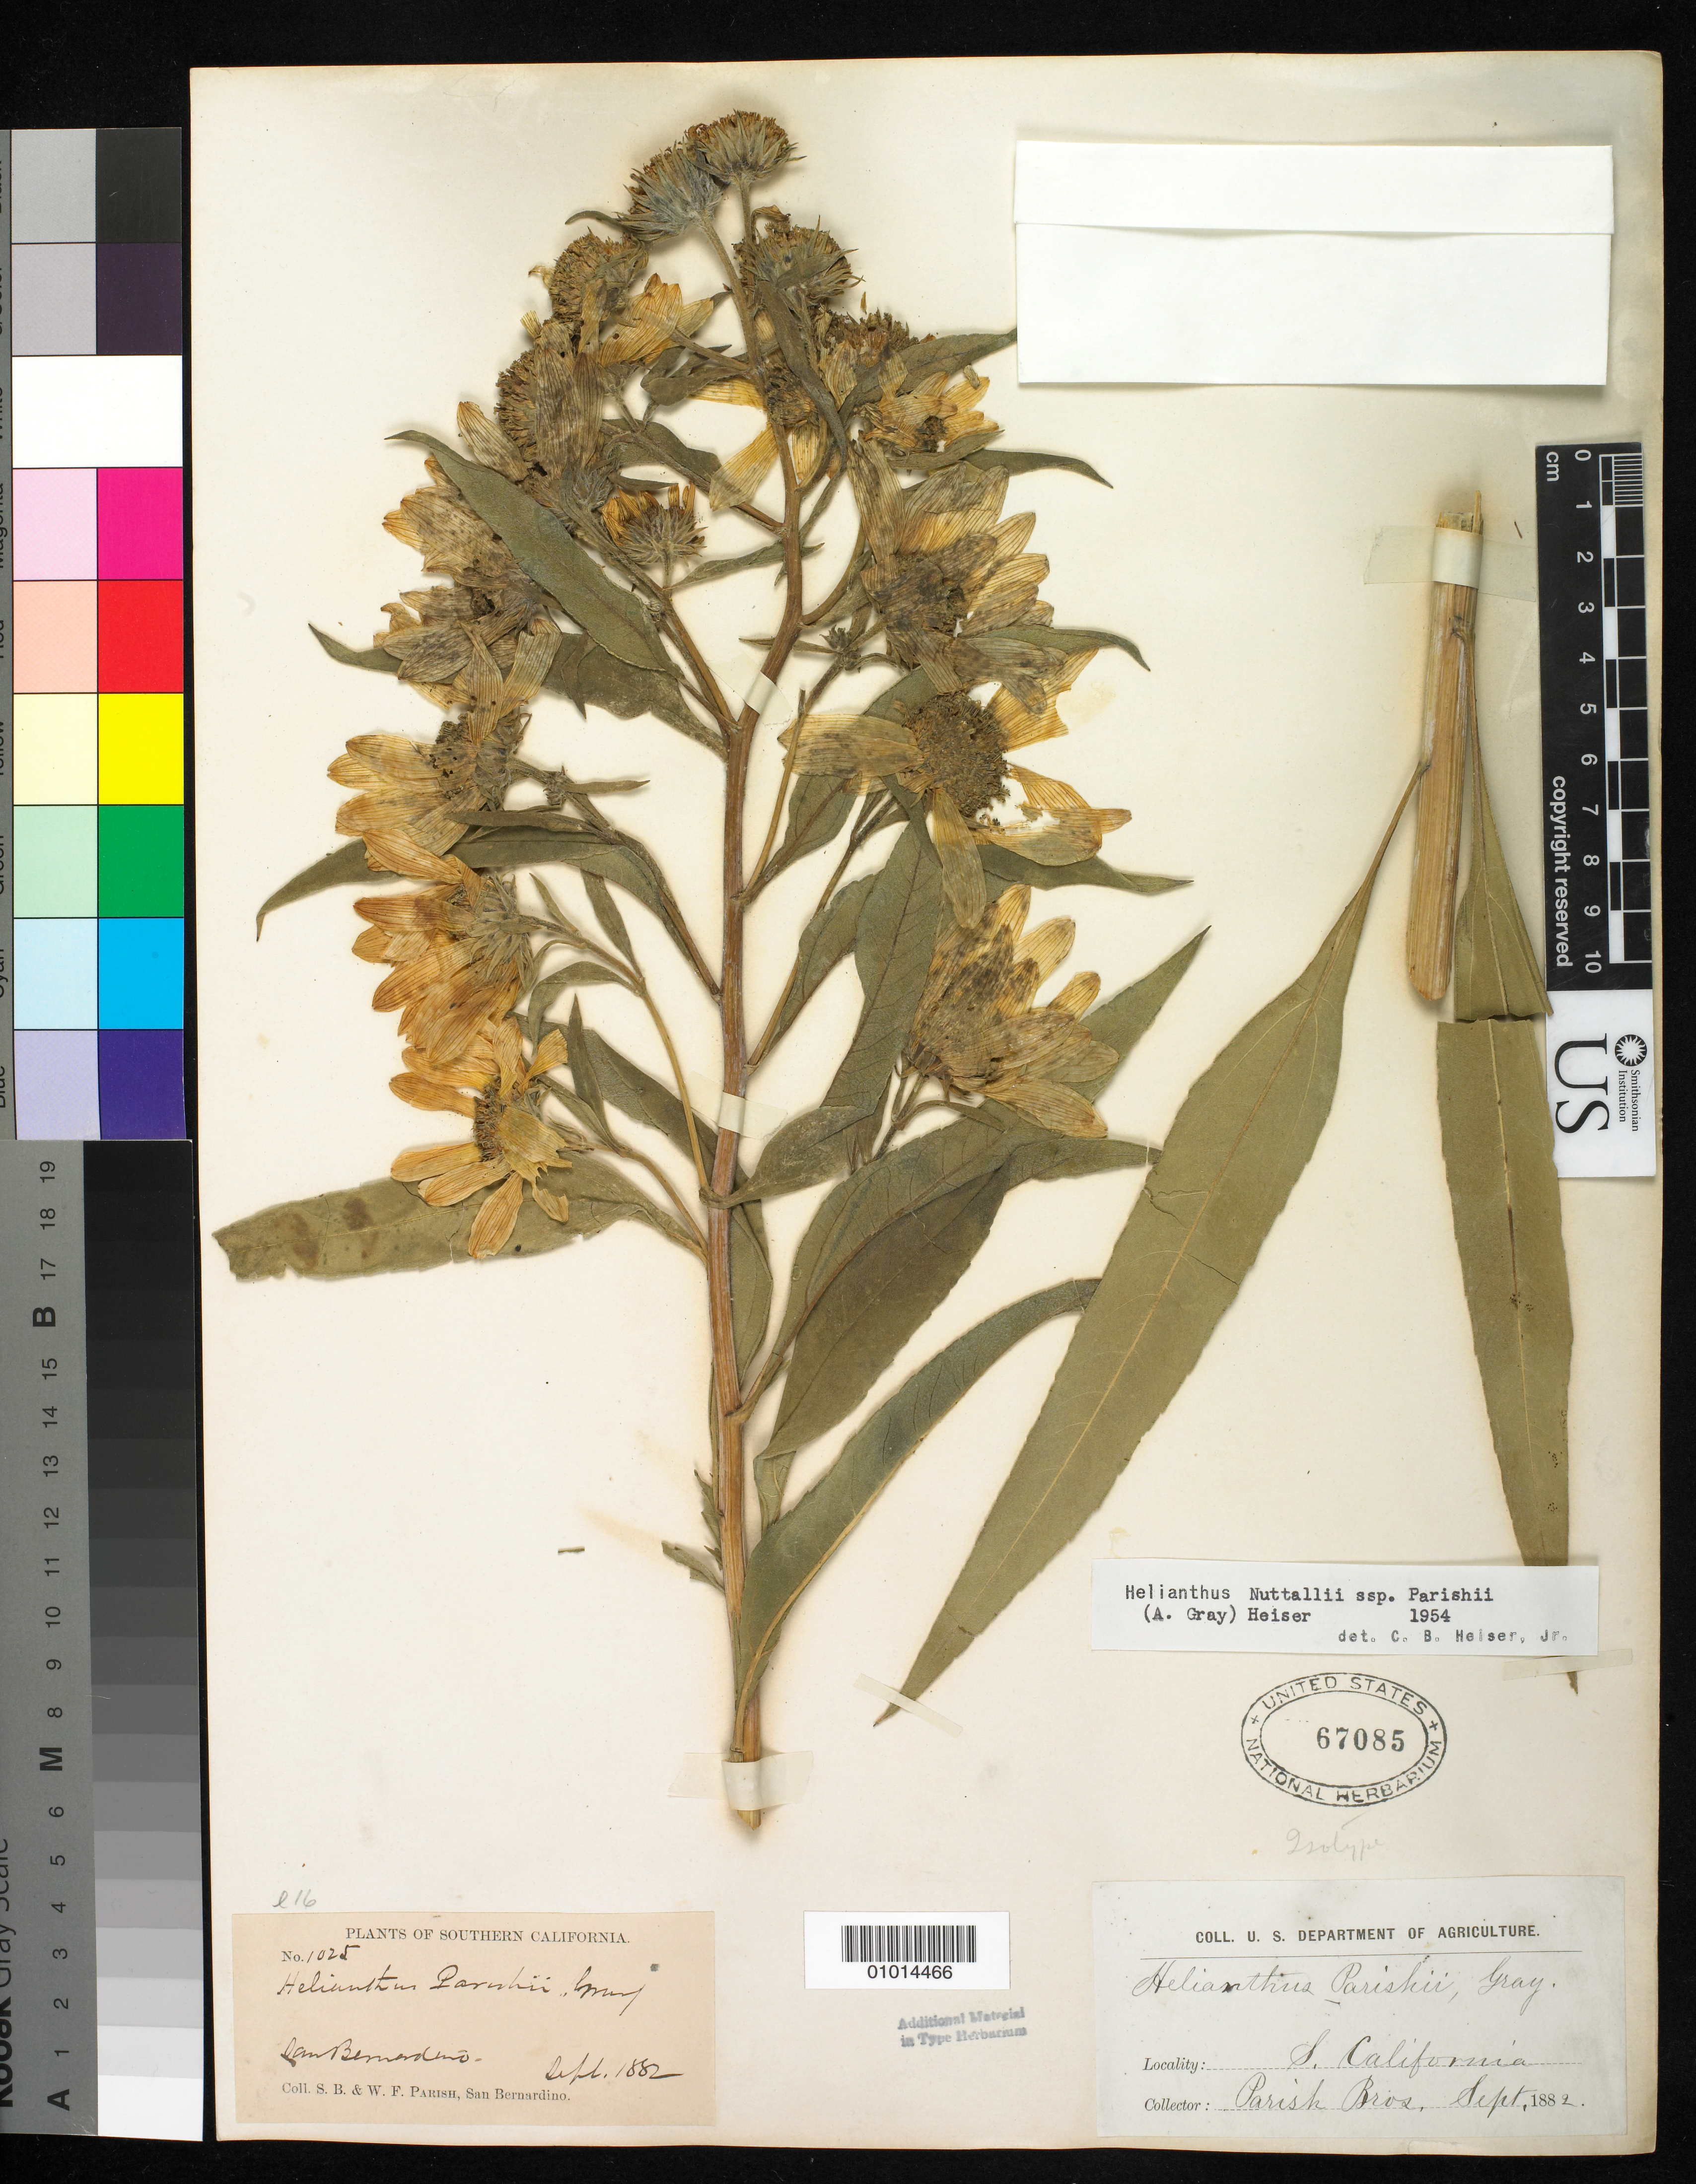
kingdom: Plantae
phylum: Tracheophyta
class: Magnoliopsida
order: Asterales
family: Asteraceae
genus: Helianthus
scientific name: Helianthus parishii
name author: A. Gray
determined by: Heiser, C. B.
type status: Type Collection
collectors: S. B. Parish & W. F. Parish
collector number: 1025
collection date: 1882-09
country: United States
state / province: California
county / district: San Bernardino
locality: San Bernardino.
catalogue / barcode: US 67085